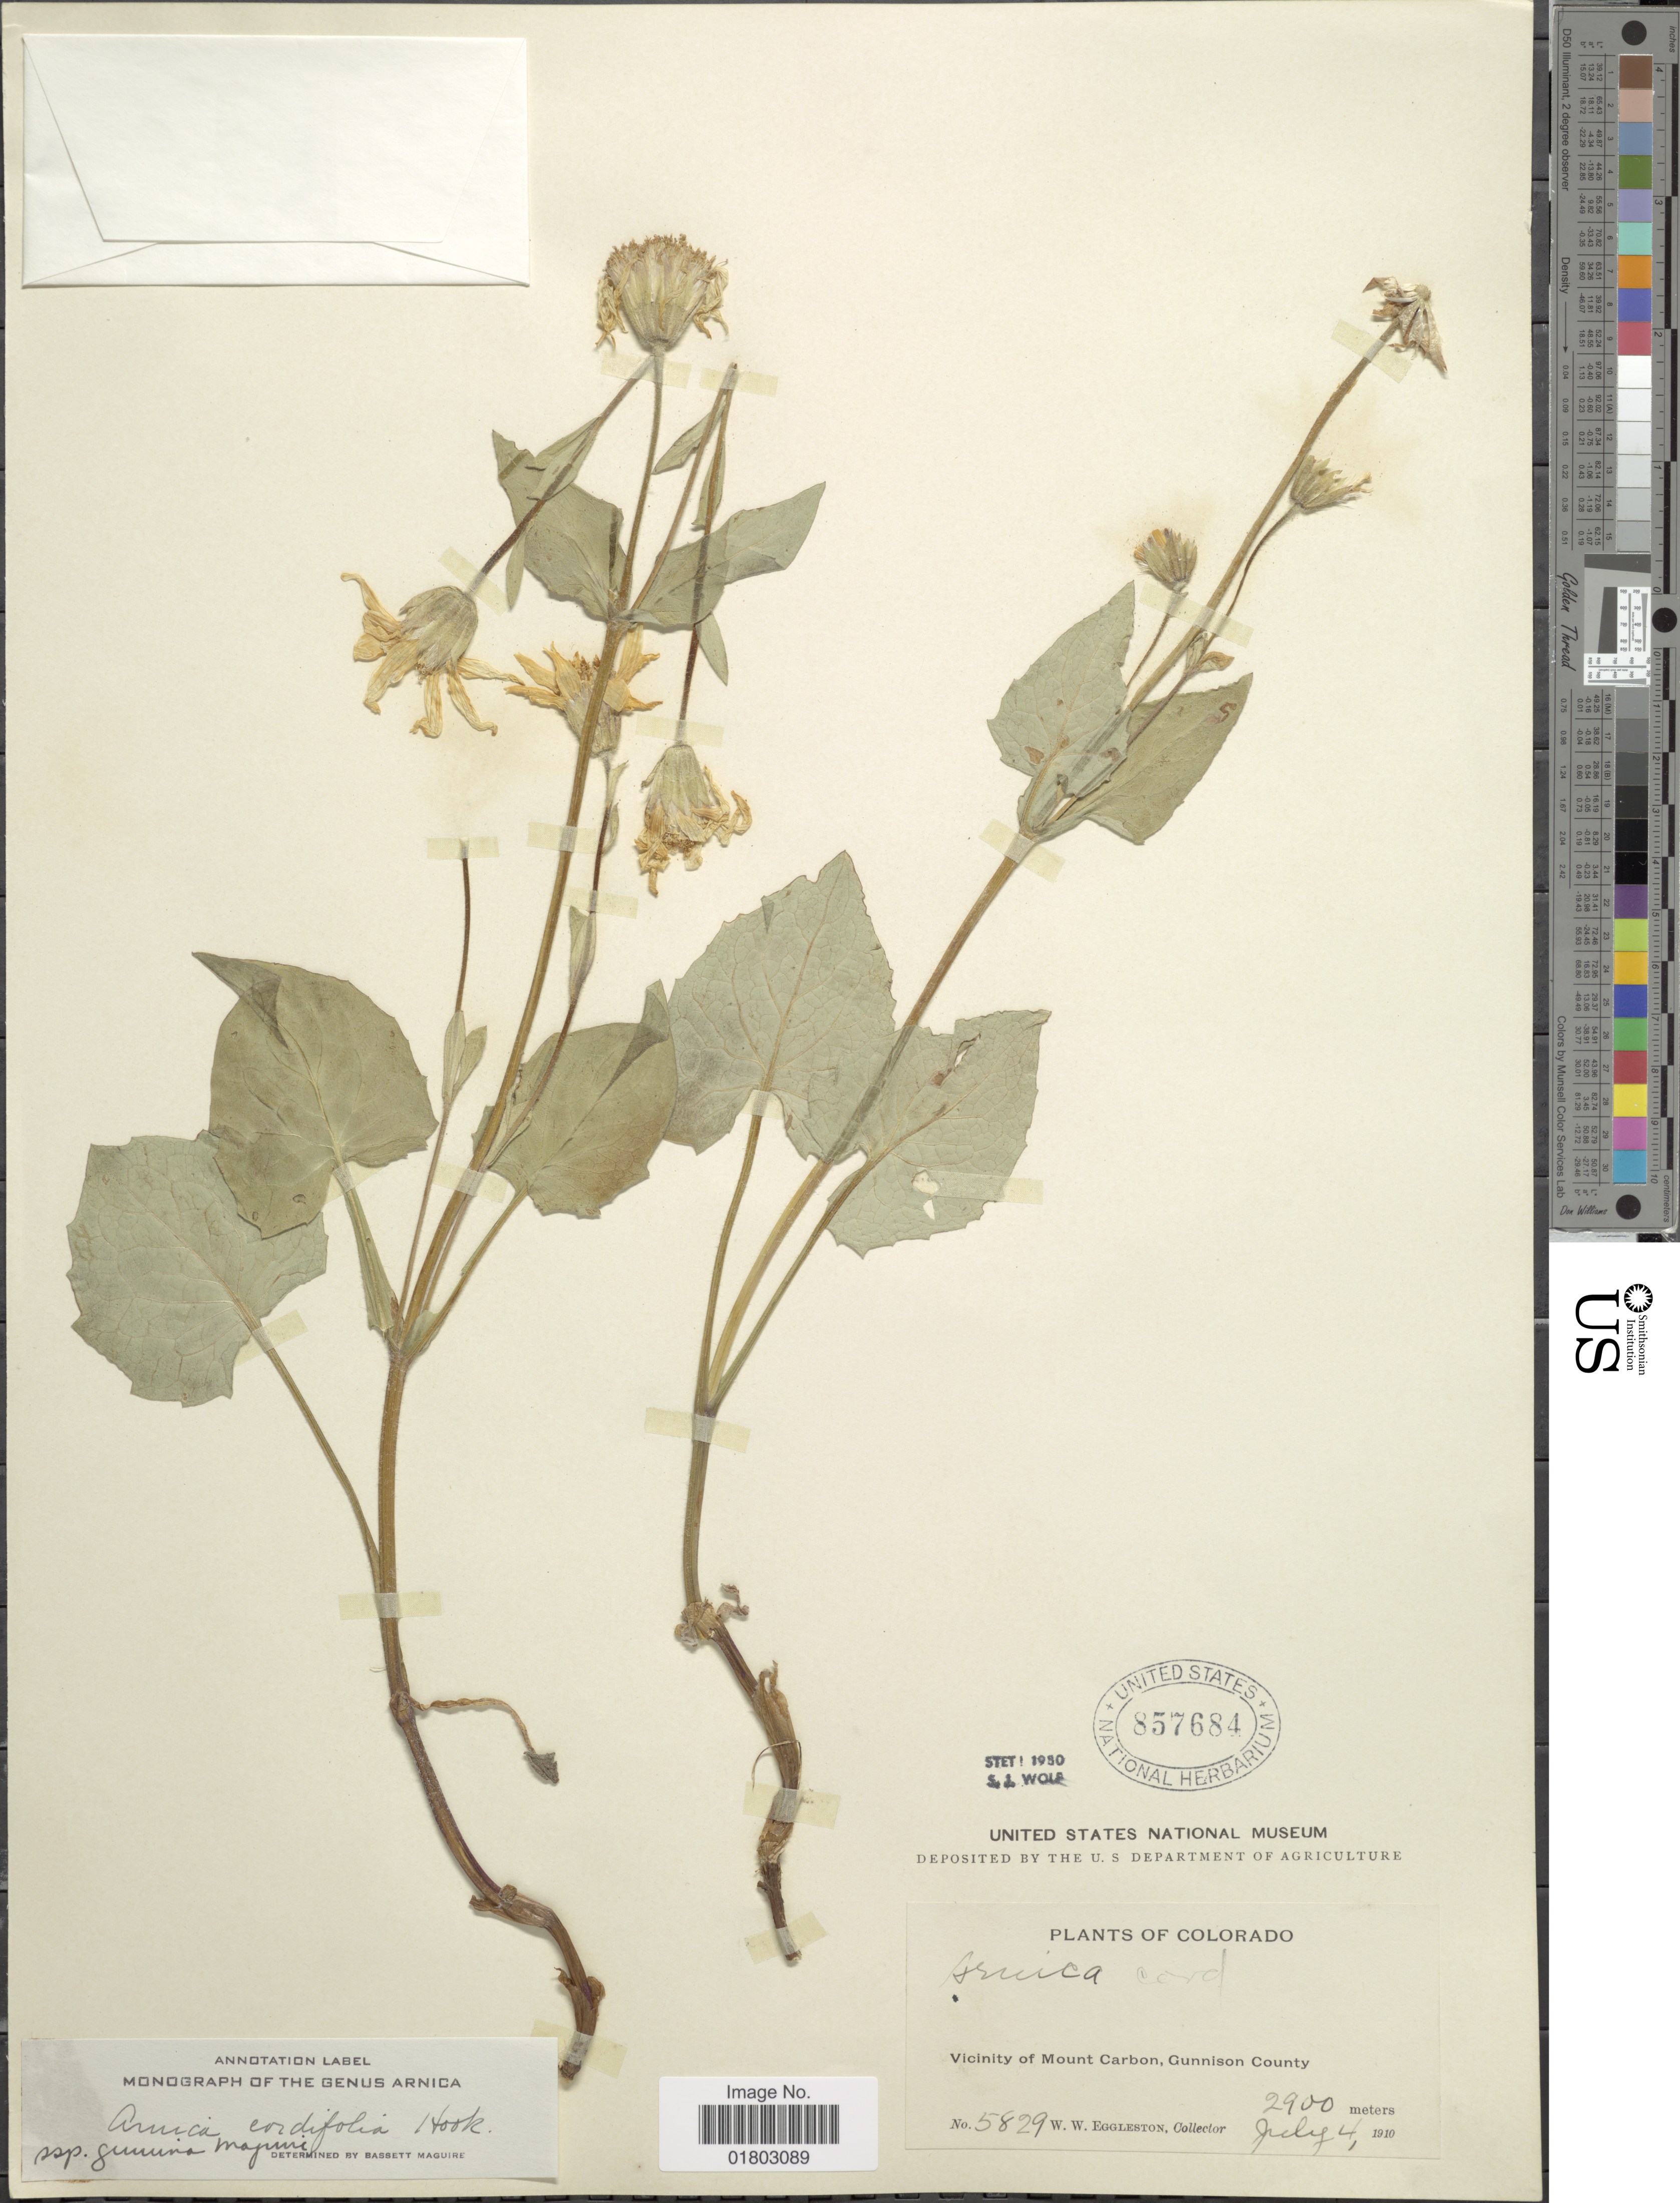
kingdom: Plantae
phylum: Tracheophyta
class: Magnoliopsida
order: Asterales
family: Asteraceae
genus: Arnica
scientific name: Arnica cordifolia subsp. genuina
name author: Maguire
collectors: W. W. Eggleston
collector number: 5829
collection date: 1910-07-04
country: United States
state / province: Colorado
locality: Vicinity of MountCarbon, Gunnison County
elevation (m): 2900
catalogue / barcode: US 857684